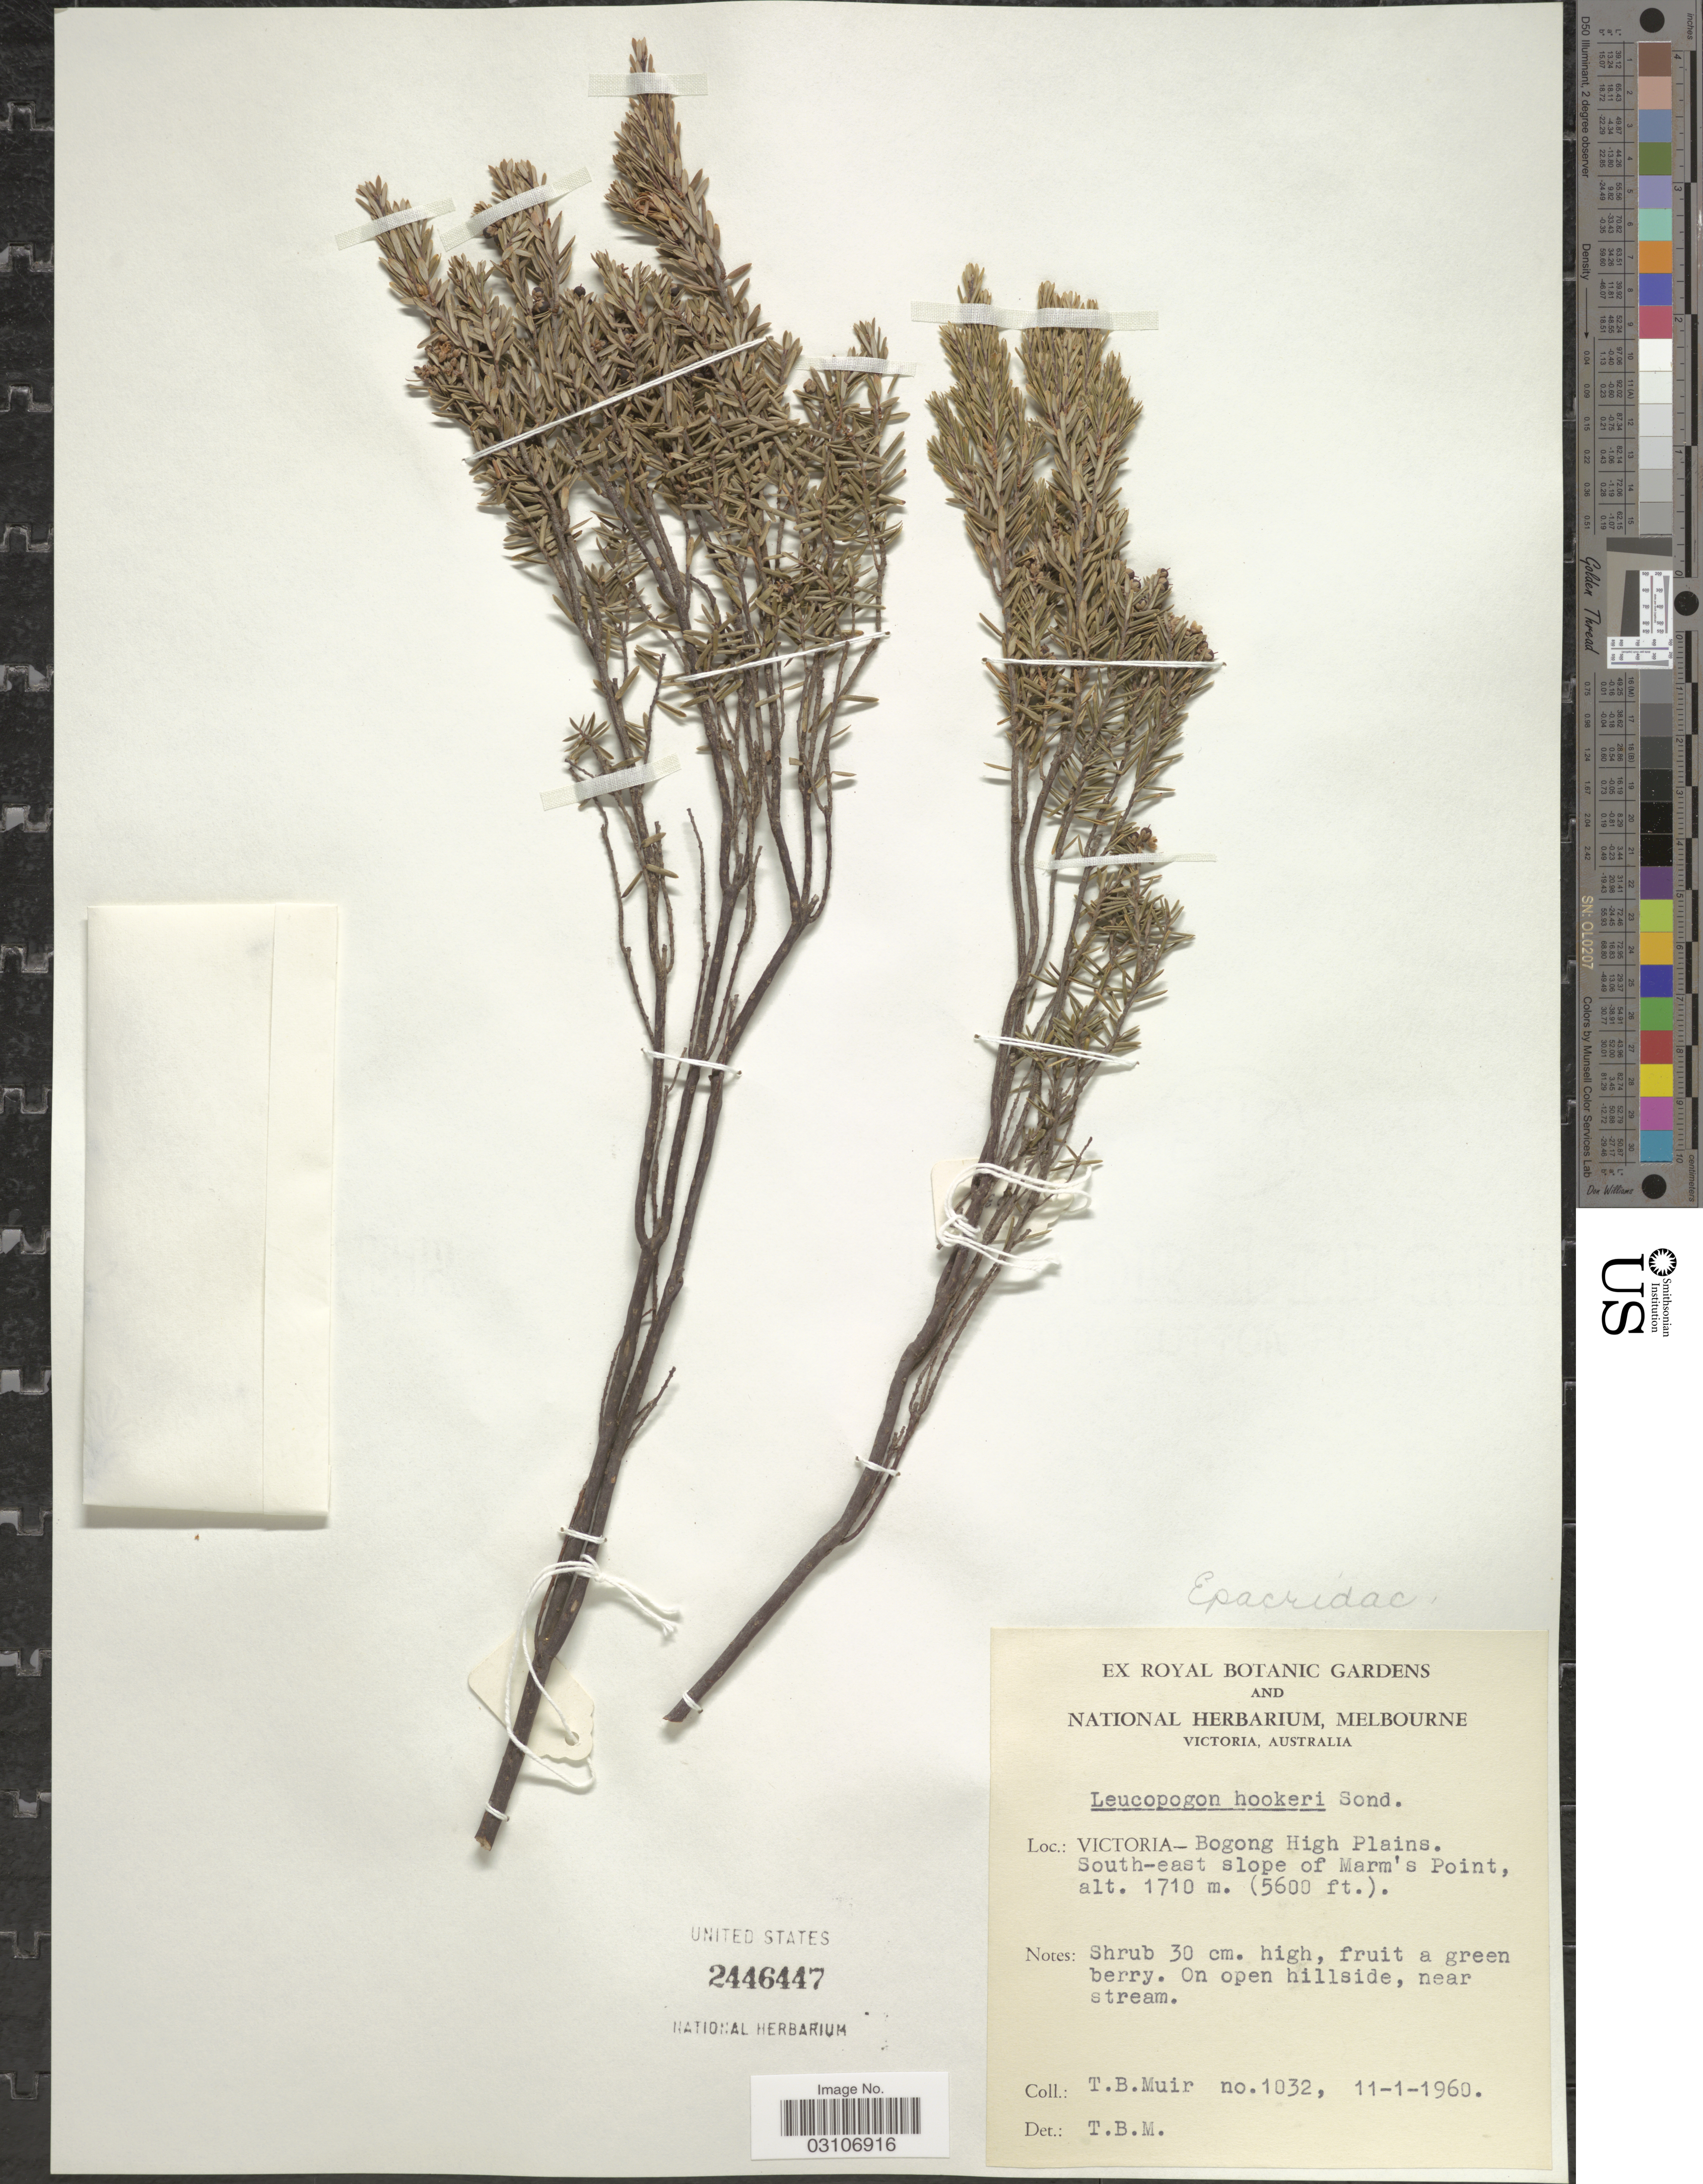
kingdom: Plantae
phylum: Tracheophyta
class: Magnoliopsida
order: Ericales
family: Ericaceae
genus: Leucopogon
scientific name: Leucopogon hookeri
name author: Sond.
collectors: T. Muir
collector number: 1032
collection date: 1960-01-11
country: Australia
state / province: Victoria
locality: Victoria - Bogong High Plains. South-east slope of Marm's Point.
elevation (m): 1710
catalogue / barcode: US 2446447